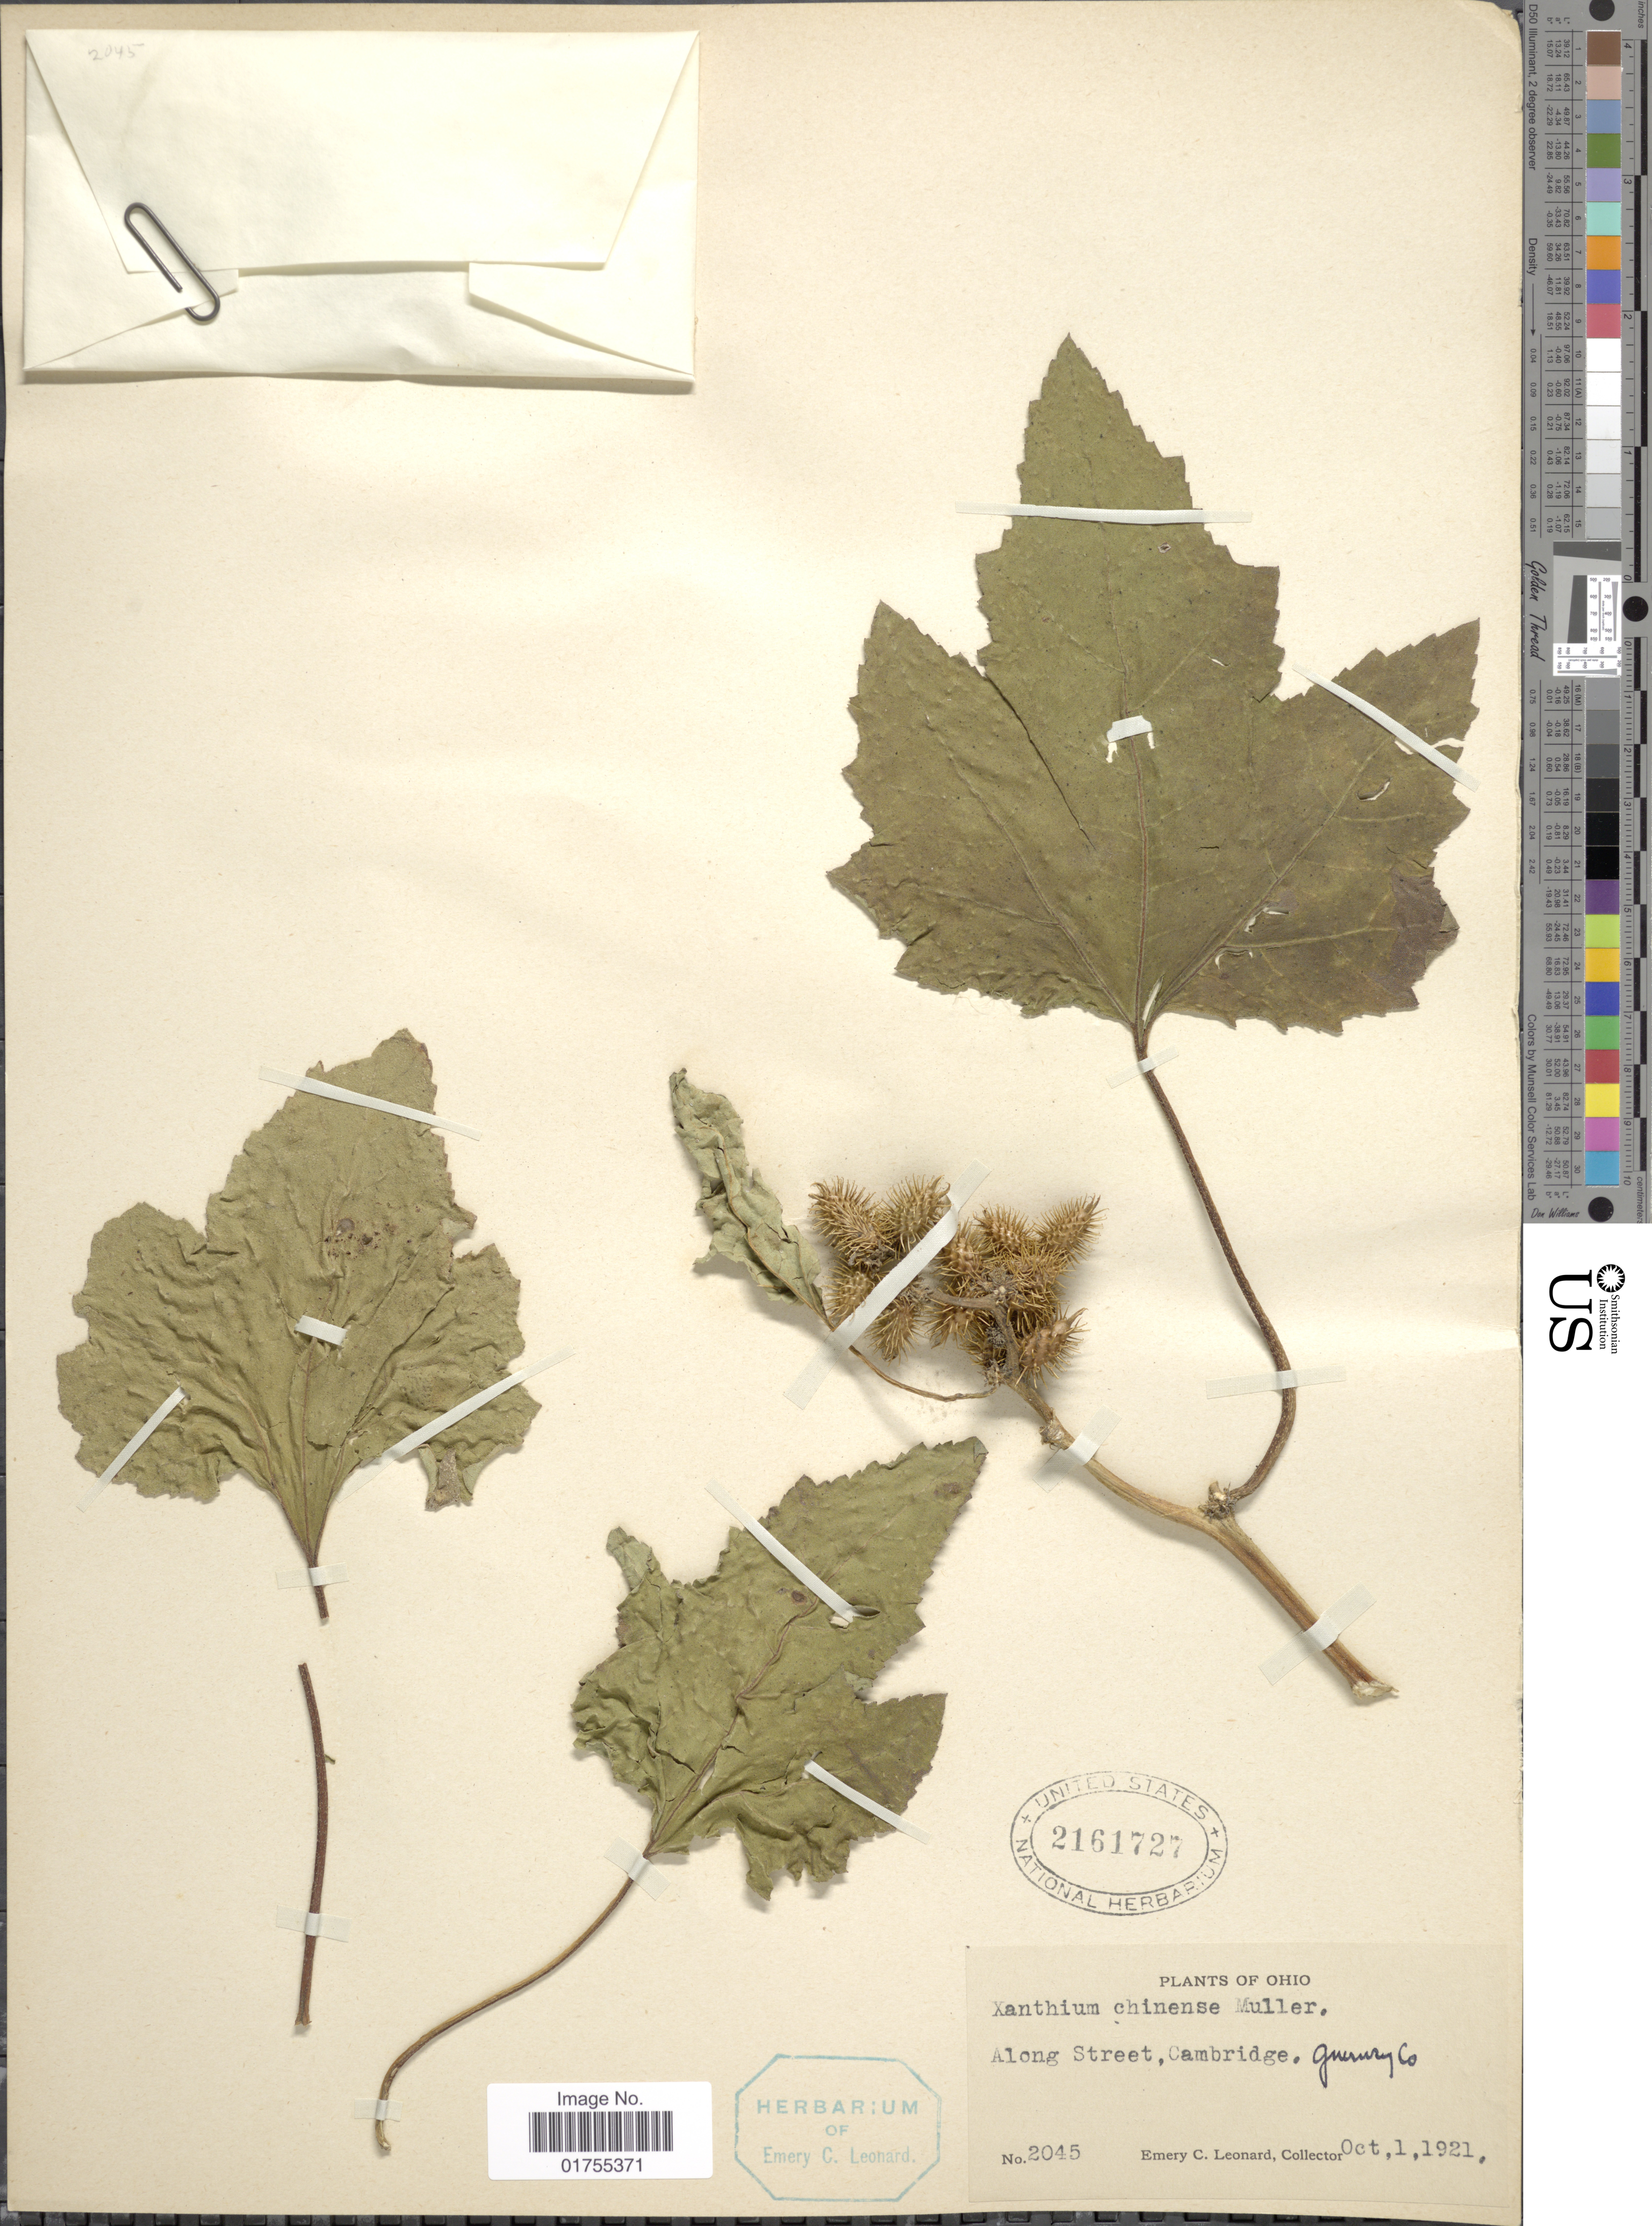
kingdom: Plantae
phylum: Tracheophyta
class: Magnoliopsida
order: Asterales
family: Asteraceae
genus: Xanthium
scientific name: Xanthium strumarium var. glabratum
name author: Mill.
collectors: E. C. Leonard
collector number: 2045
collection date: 1921-10-01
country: United States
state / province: Ohio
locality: Along Street, Cambridge, Guernsey Co.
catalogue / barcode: US 2161727